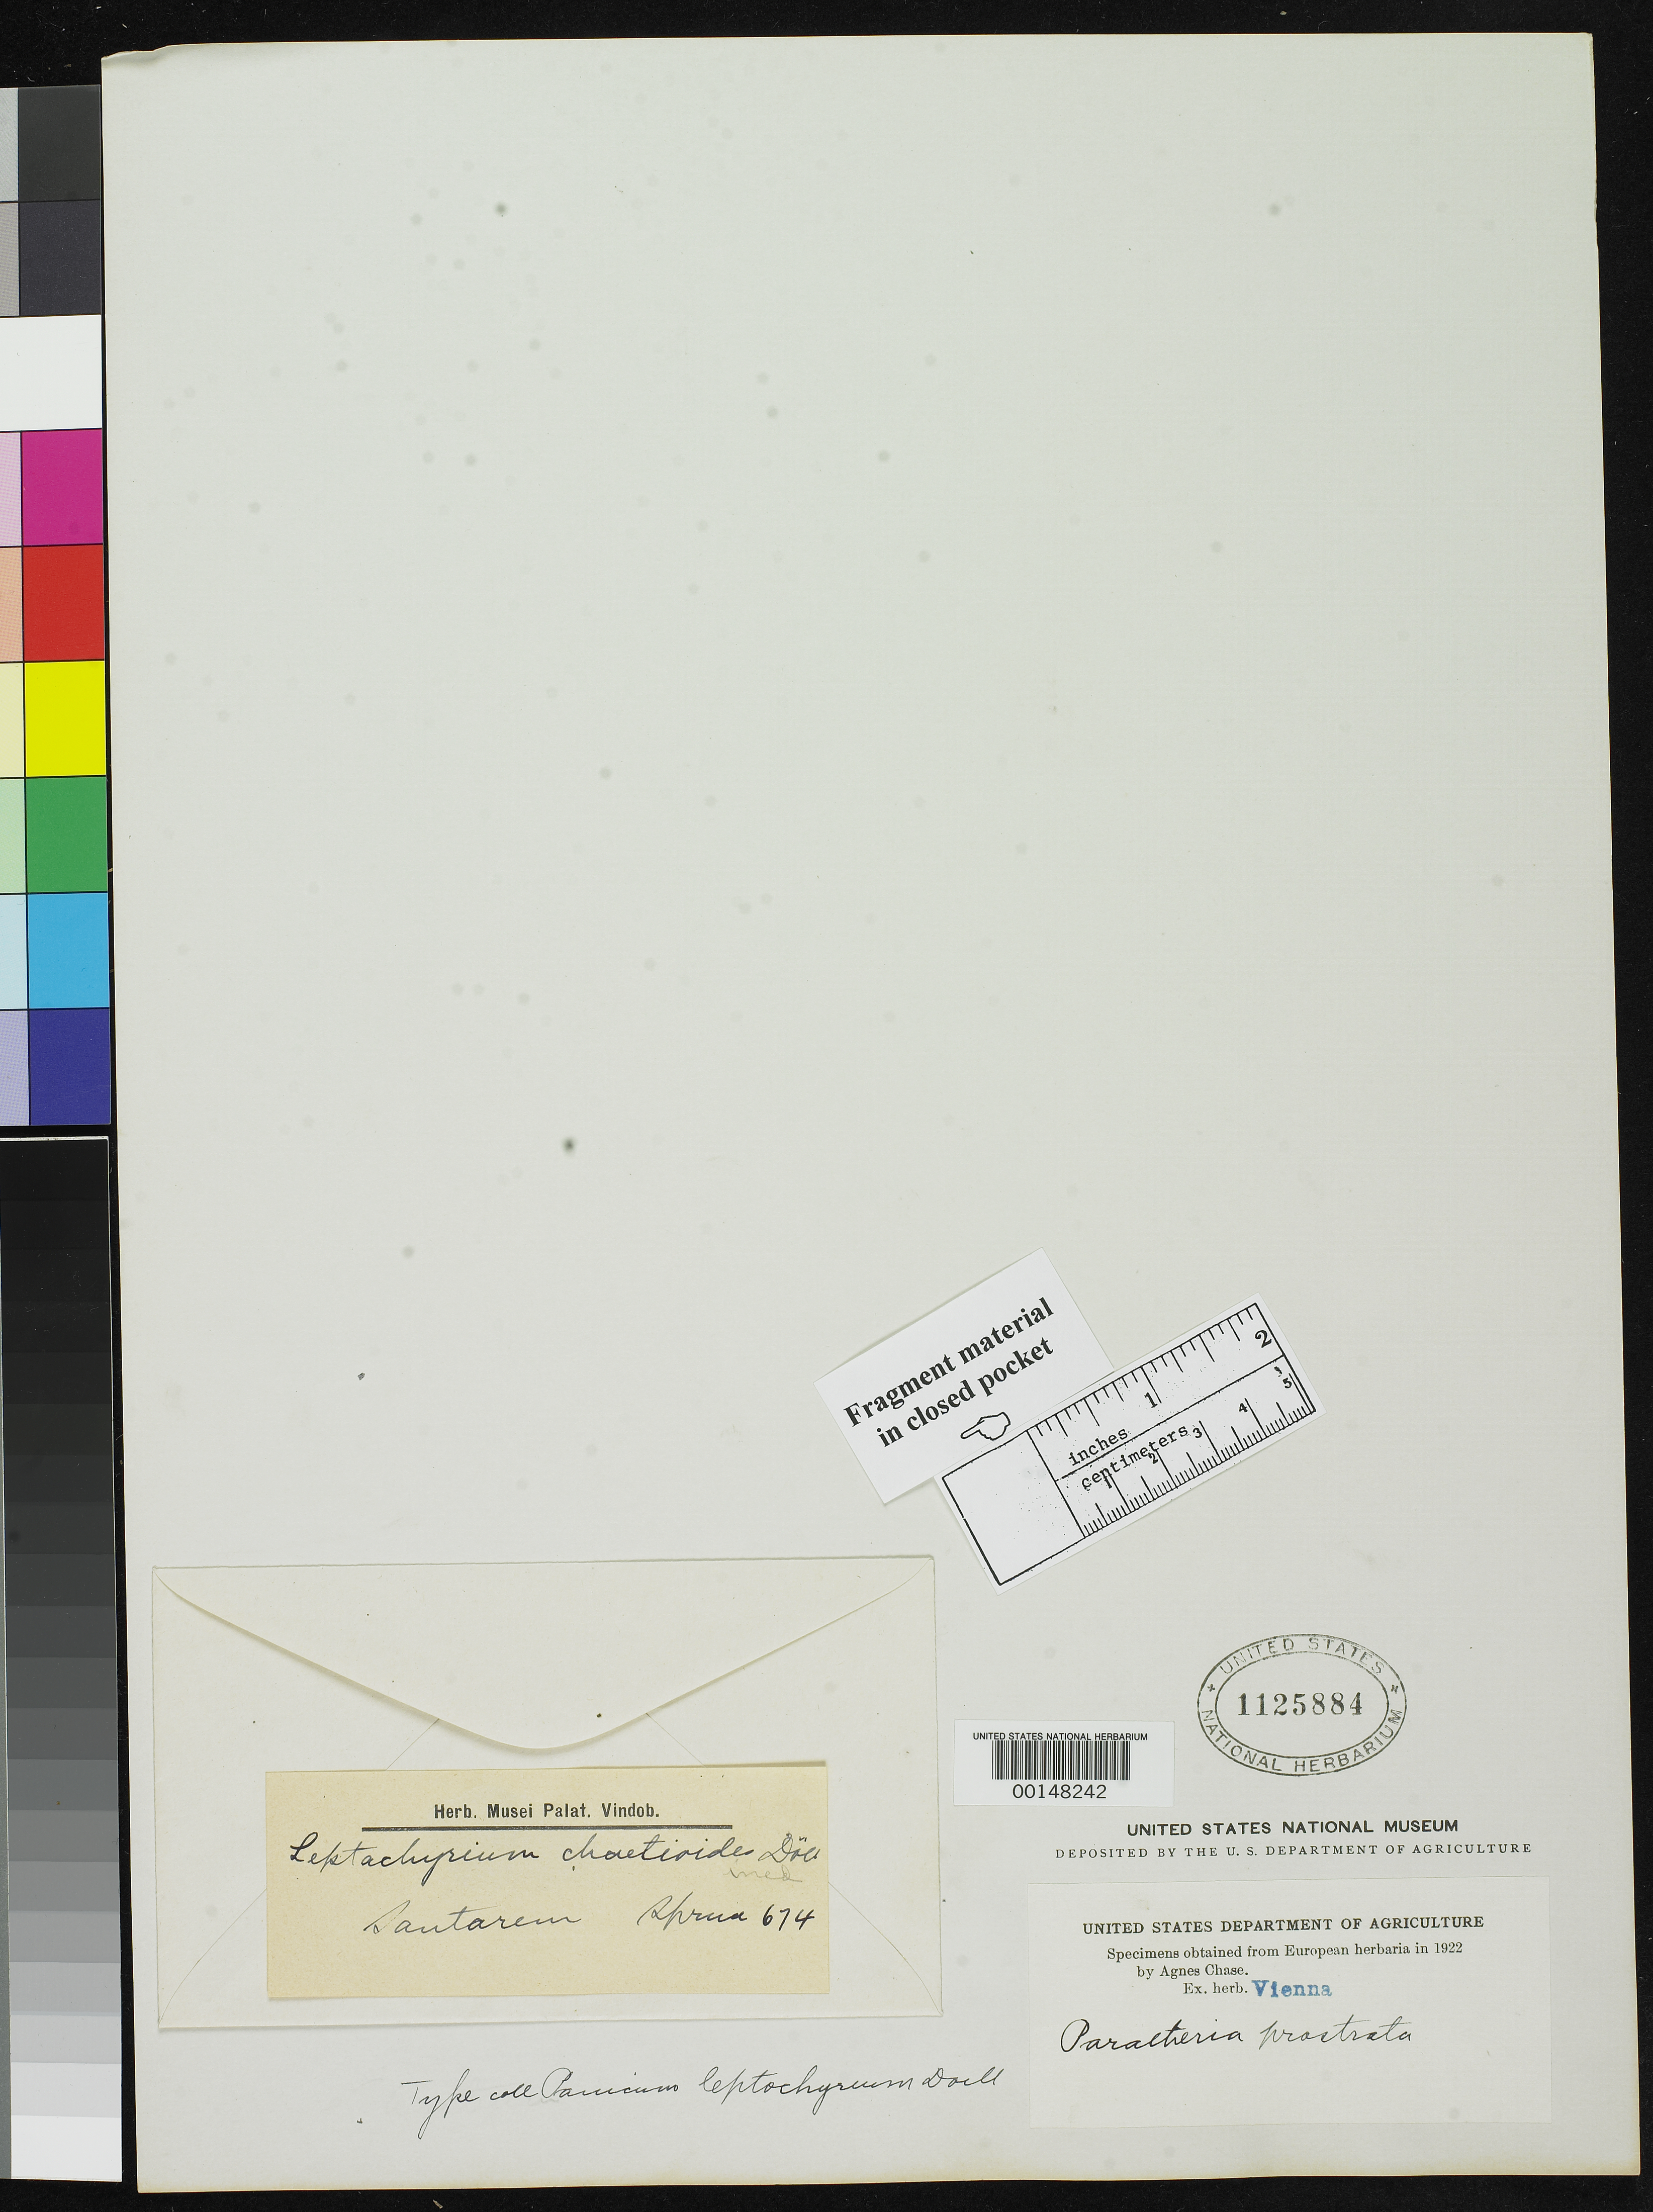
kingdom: Plantae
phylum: Tracheophyta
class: Liliopsida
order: Poales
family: Poaceae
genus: Panicum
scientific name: Panicum leptachyrium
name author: Döll in Mart.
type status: Type Fragment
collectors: R. Spruce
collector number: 674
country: Brazil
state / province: Pará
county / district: Santarem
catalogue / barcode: US 1125884